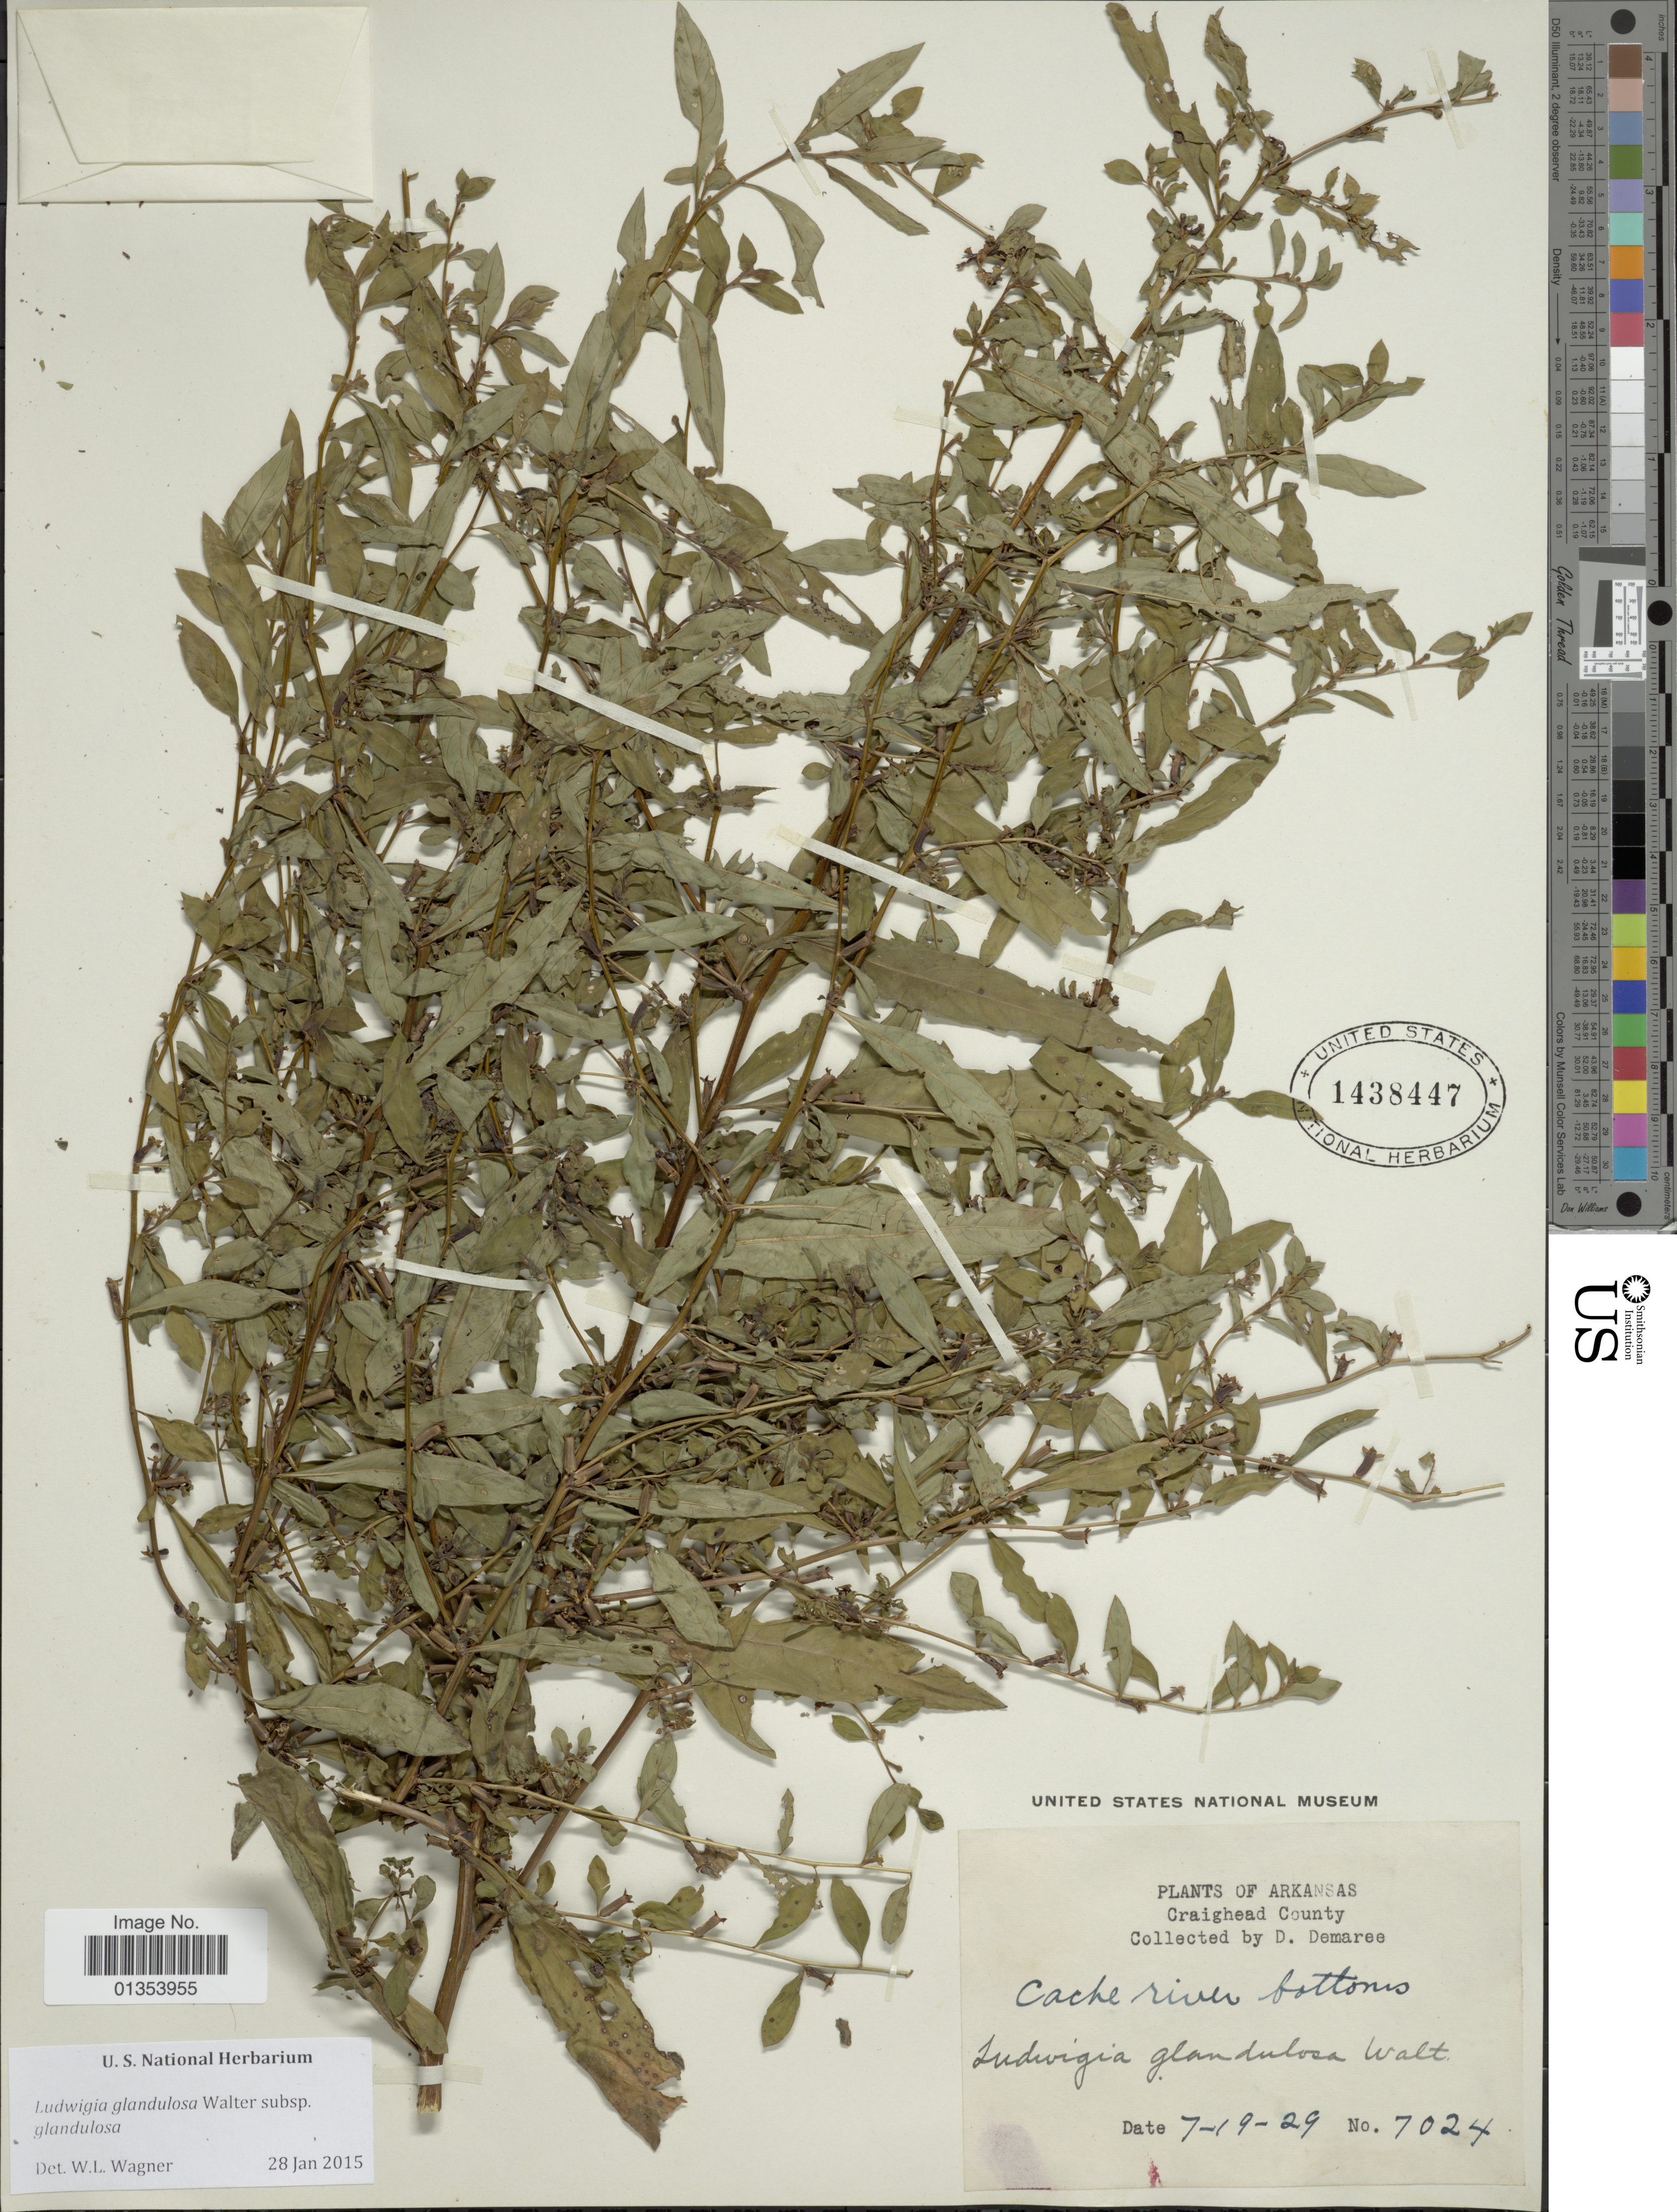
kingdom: Plantae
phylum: Tracheophyta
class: Magnoliopsida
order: Myrtales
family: Onagraceae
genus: Ludwigia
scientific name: Ludwigia glandulosa subsp. glandulosa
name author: Walter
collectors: D. Demaree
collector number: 7024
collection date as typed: Transcribed d/m/y: 19/7/29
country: United States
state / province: Arkansas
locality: Craighead County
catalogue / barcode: US 1438447